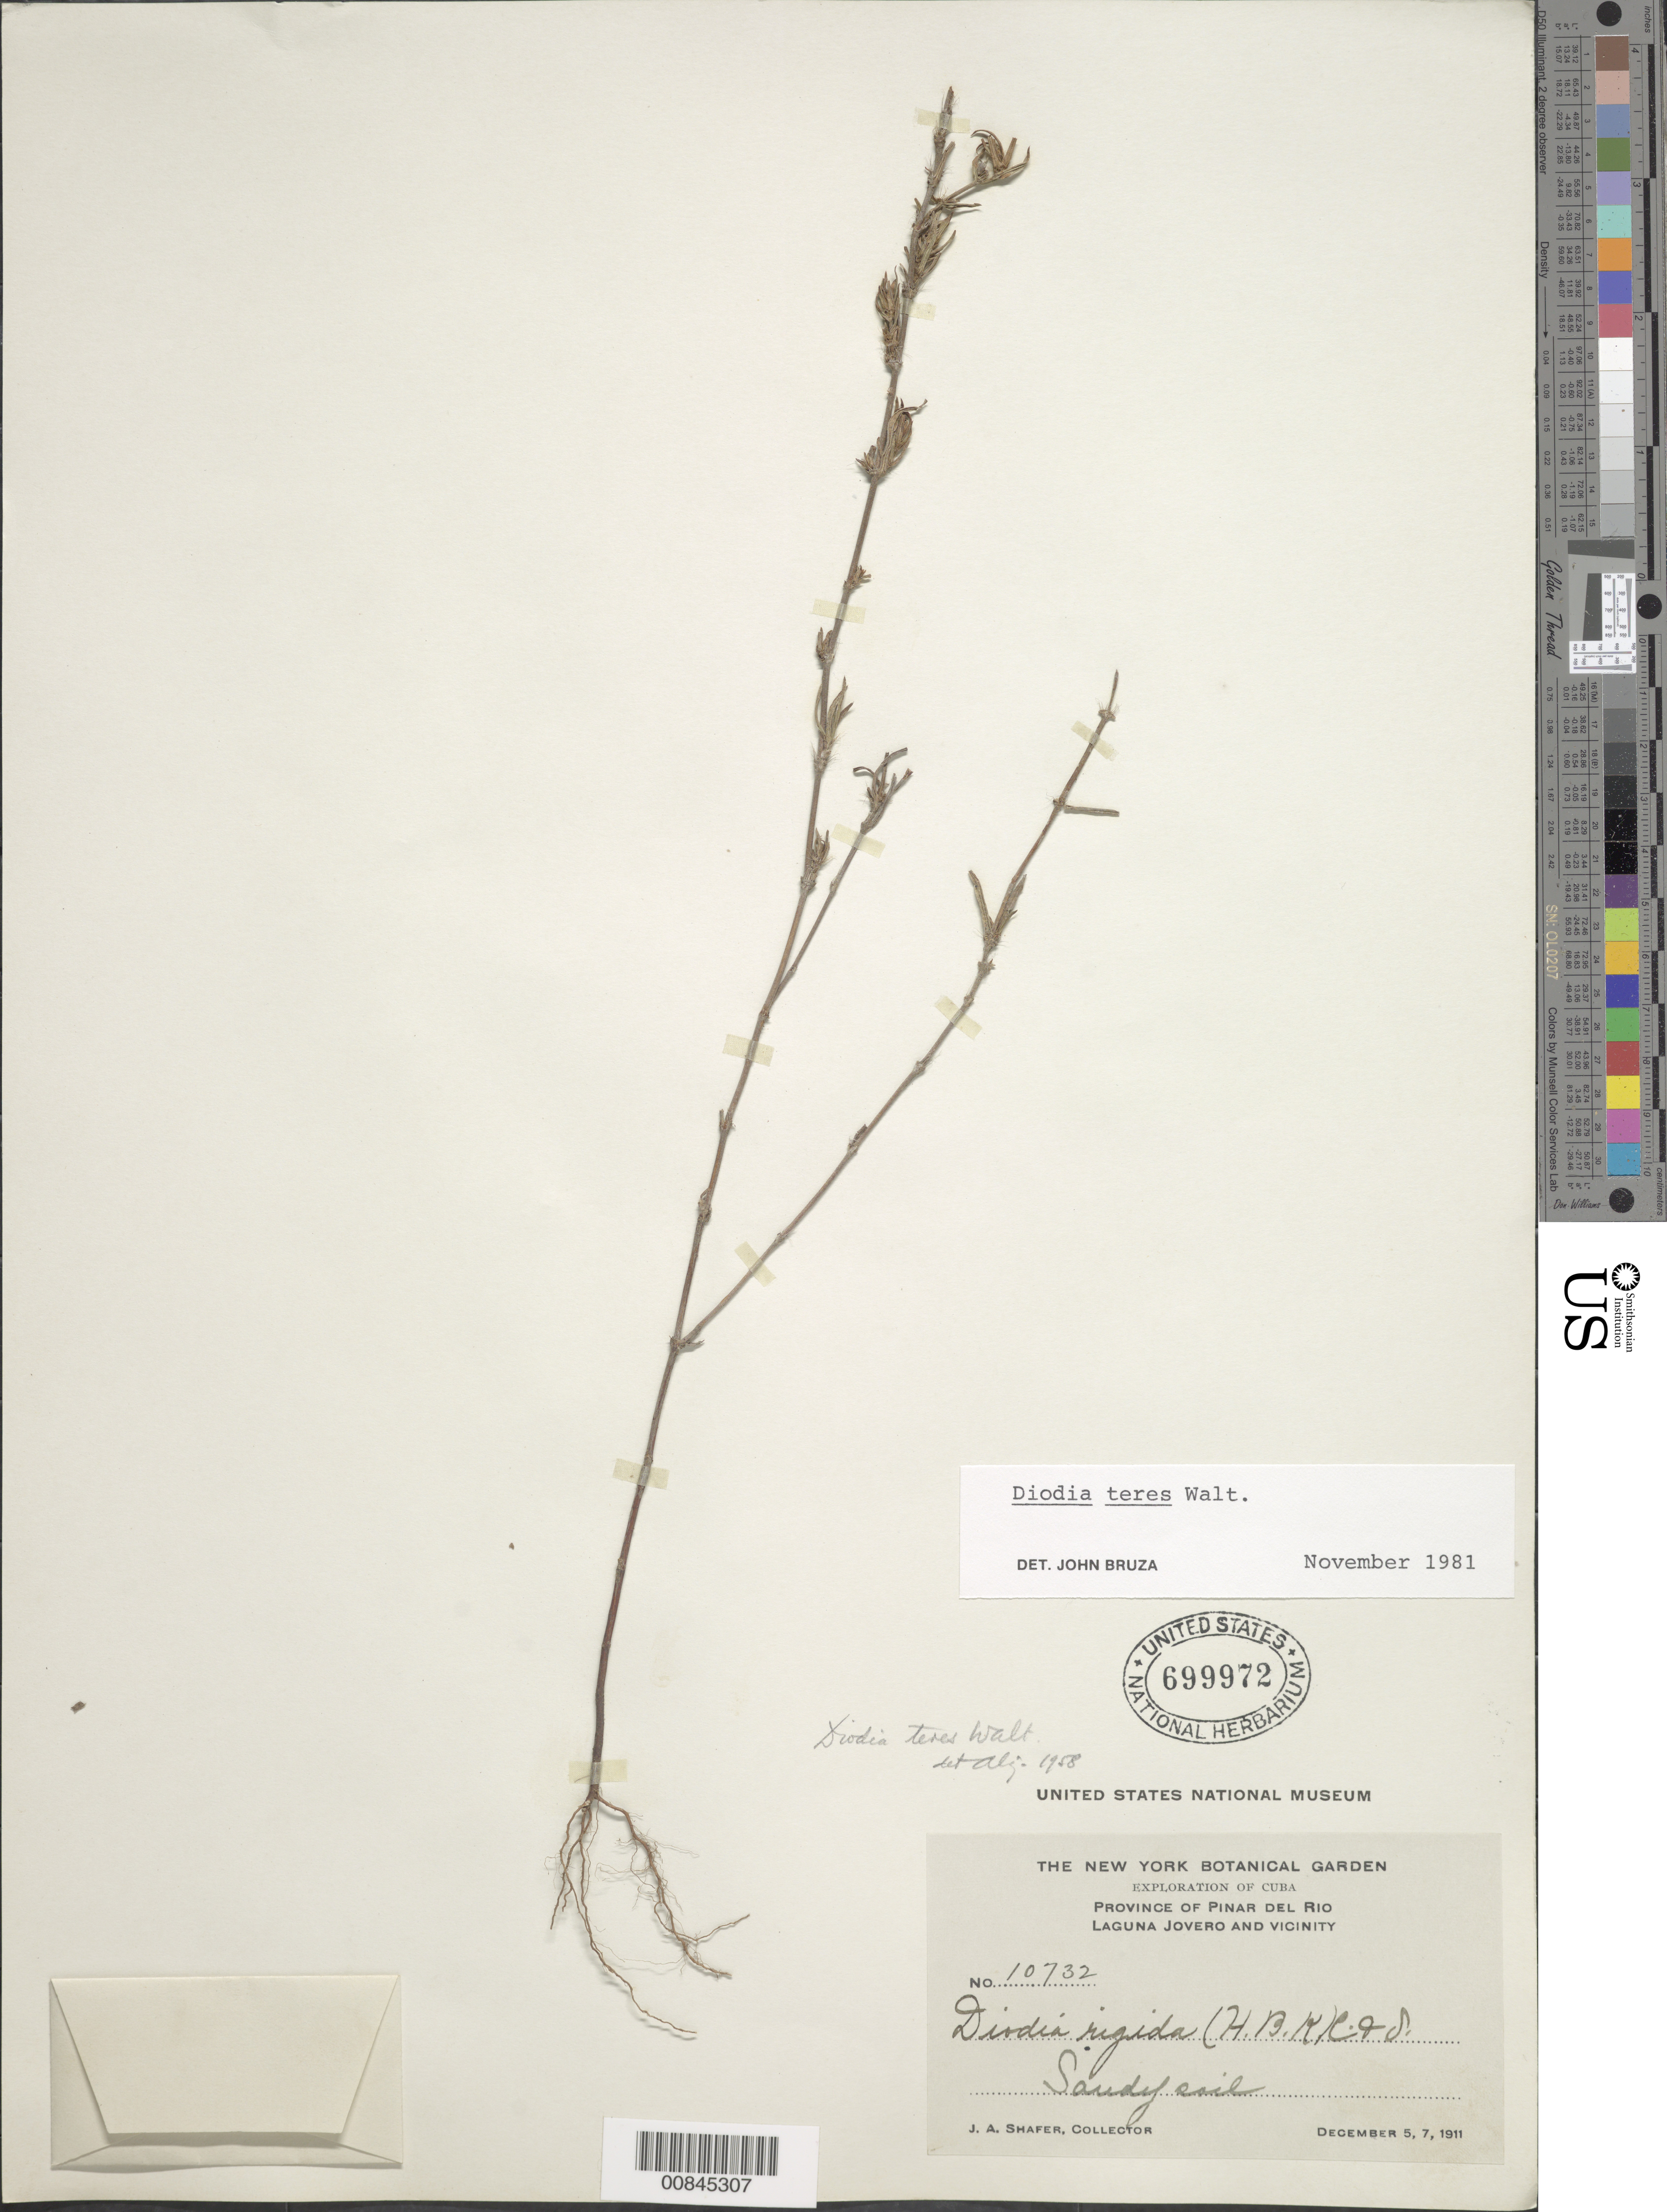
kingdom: Plantae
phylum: Tracheophyta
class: Magnoliopsida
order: Gentianales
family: Rubiaceae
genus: Diodella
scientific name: Diodella teres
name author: (Walter) Small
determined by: Liogier, Alain H.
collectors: J. A. Shafer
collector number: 10732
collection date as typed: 05 Dec 1911 and 07 Dec 1911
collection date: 1911-12-05,1911-12-07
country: Cuba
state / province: Pinar del Río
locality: Laguna Jovero and vicinity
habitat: Sandy soil near lagoon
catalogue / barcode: US 699972